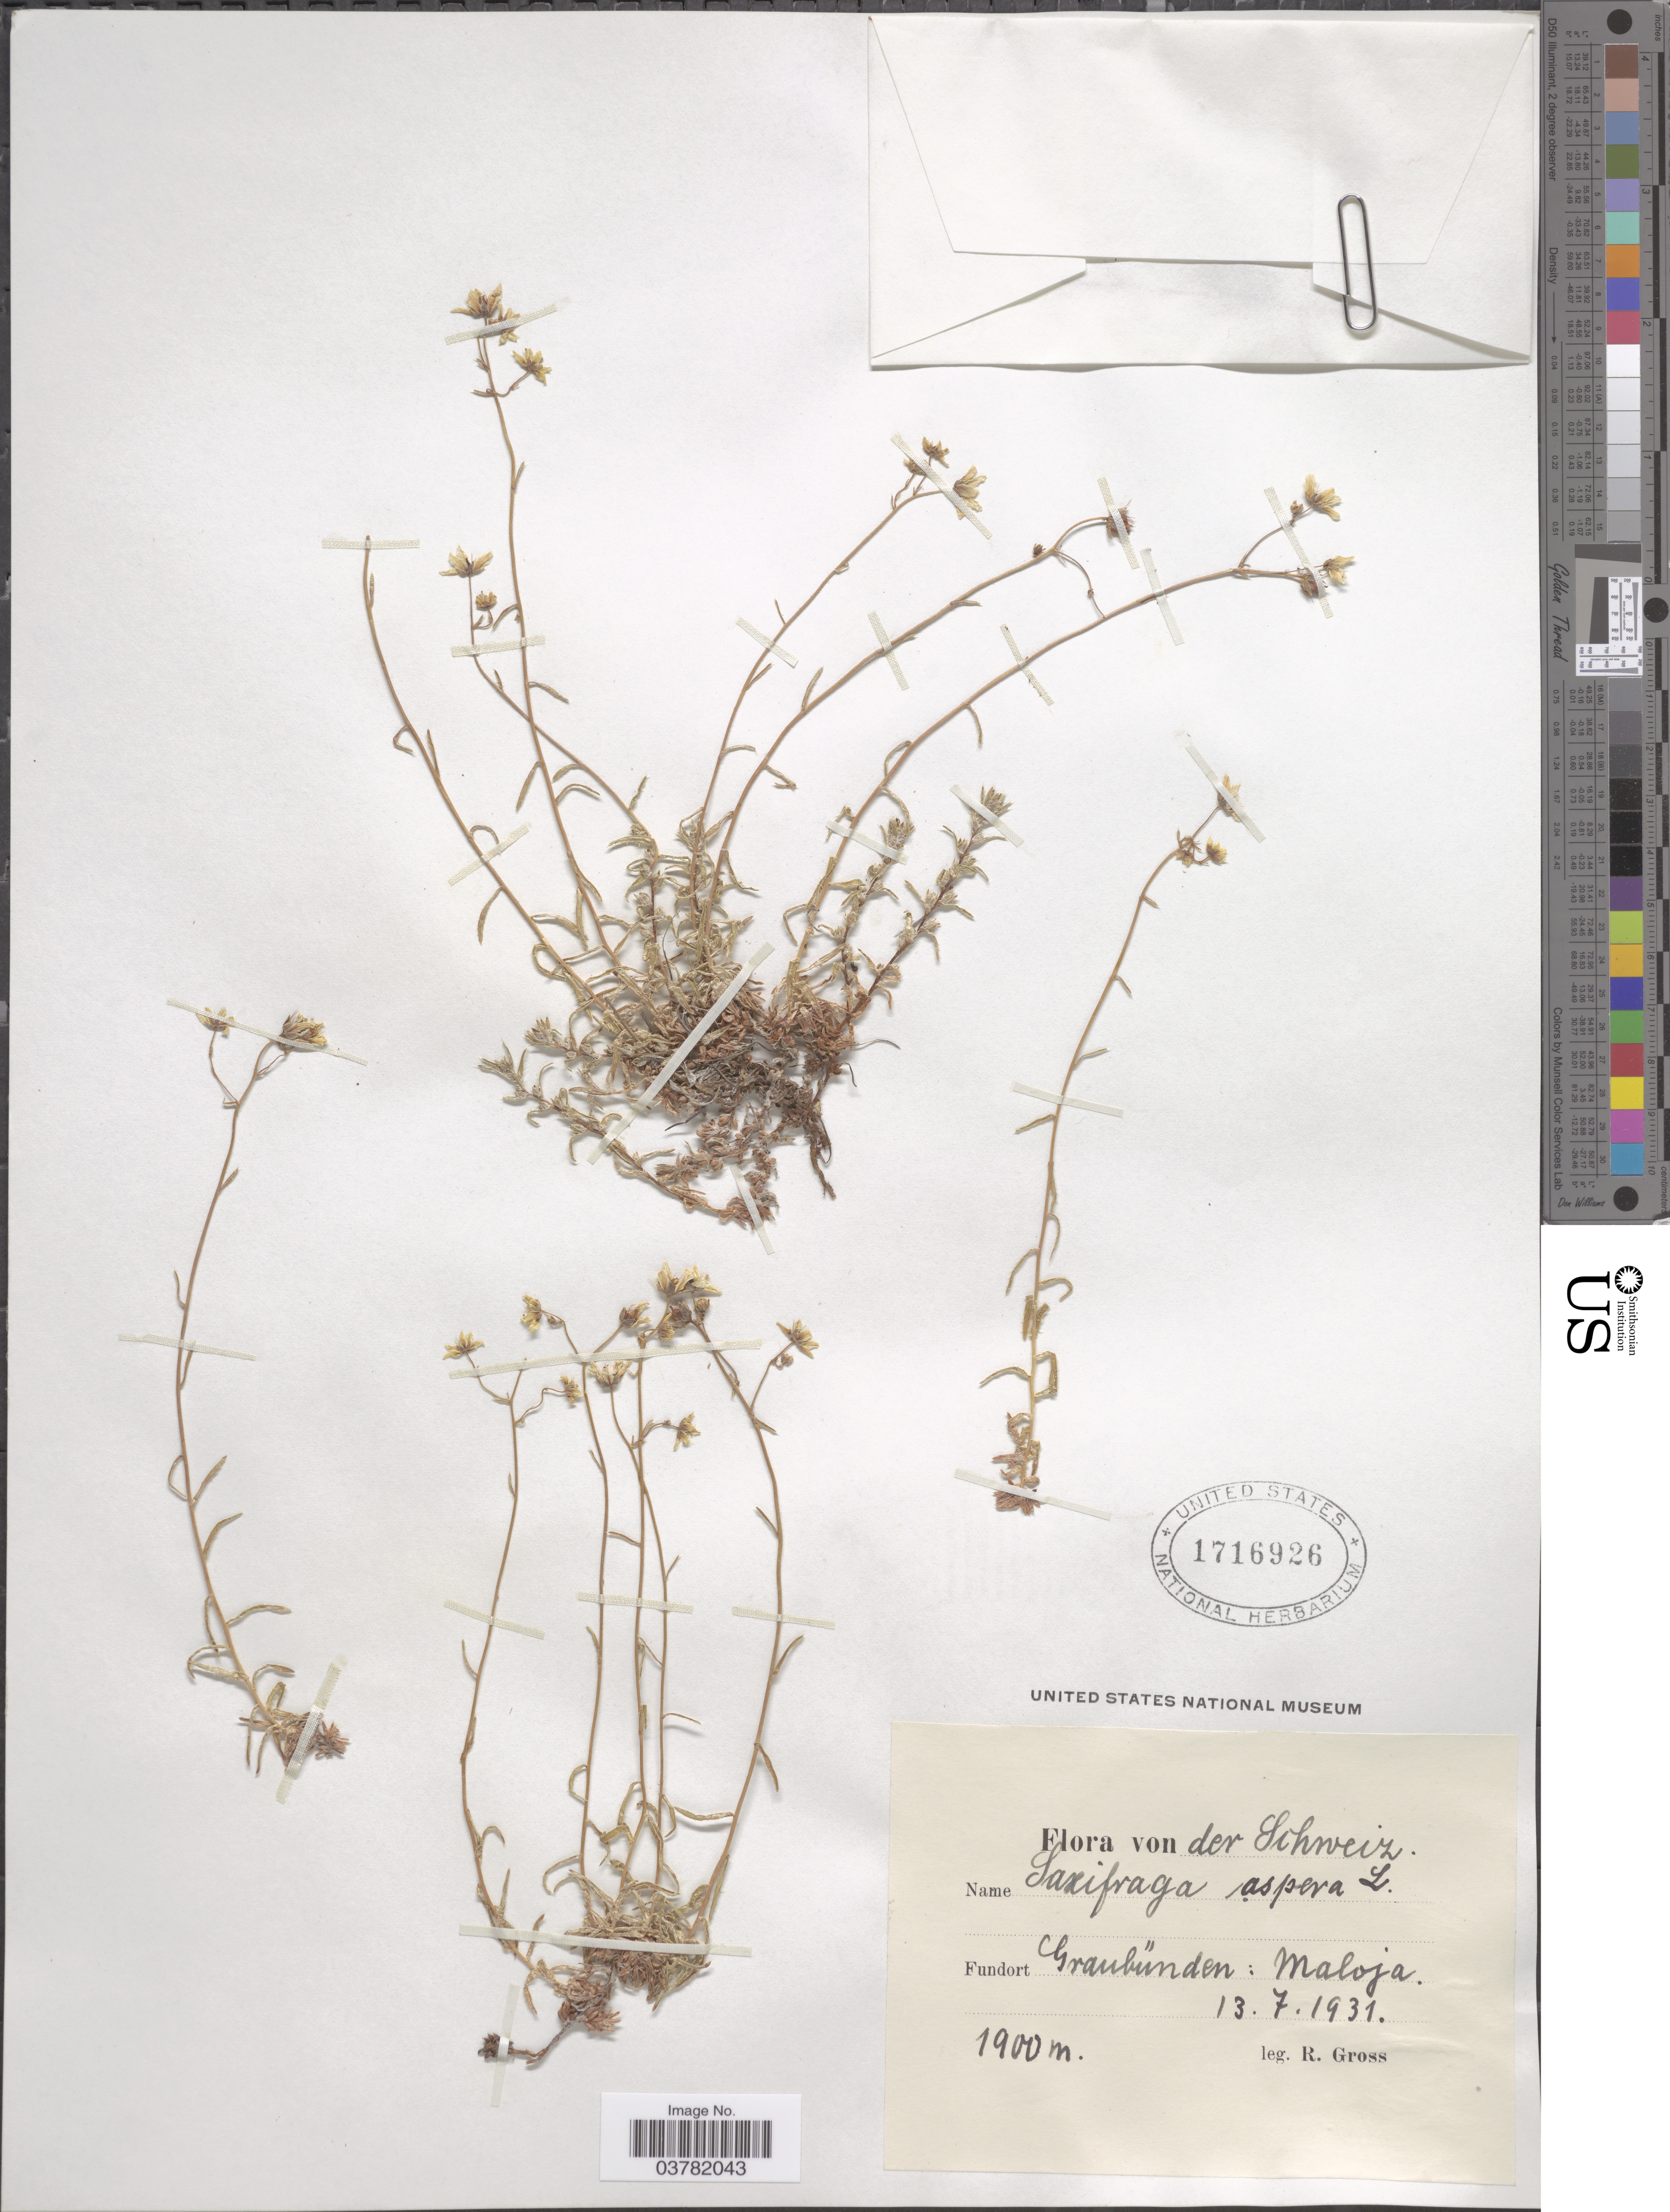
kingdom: Plantae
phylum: Tracheophyta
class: Magnoliopsida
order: Saxifragales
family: Saxifragaceae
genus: Saxifraga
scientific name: Saxifraga aspera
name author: L.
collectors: R. Gross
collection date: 1931-07-13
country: Switzerland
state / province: Schwyz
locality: Schweiz. Graubünden: Maloja.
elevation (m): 1900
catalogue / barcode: US 1716926